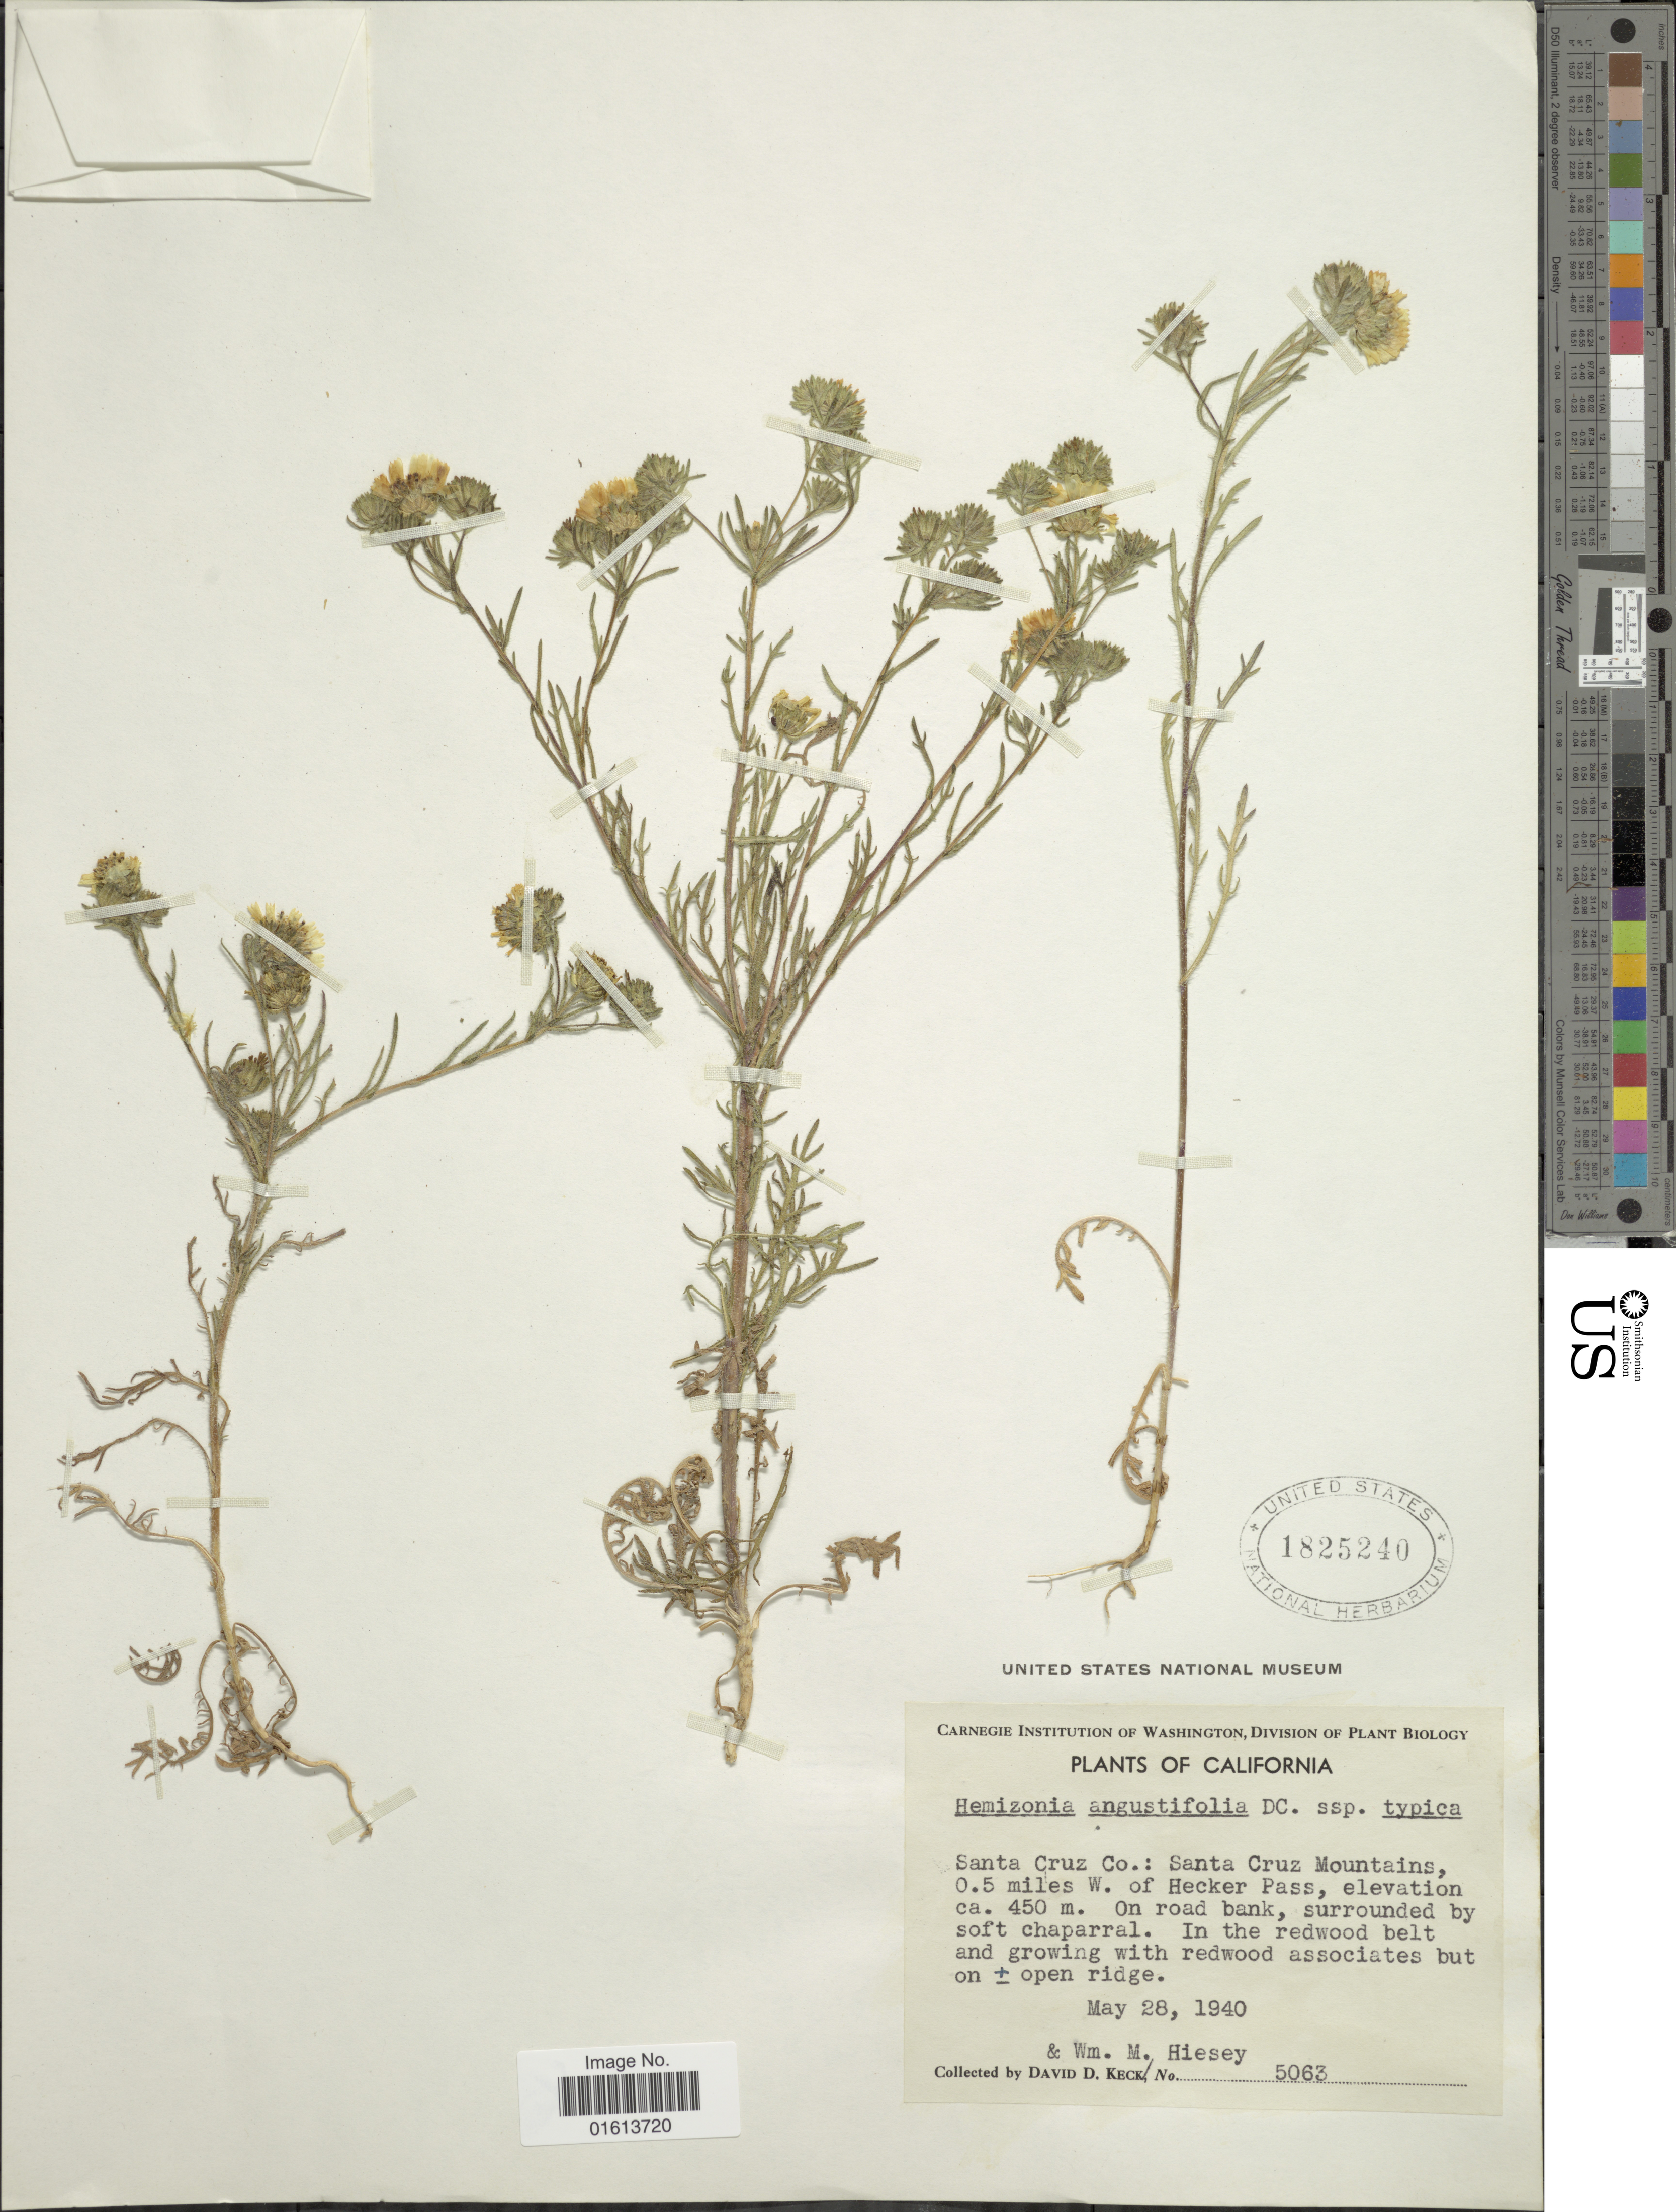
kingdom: Plantae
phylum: Tracheophyta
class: Magnoliopsida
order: Asterales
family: Asteraceae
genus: Deinandra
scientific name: Deinandra corymbosa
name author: (DC.) B.G. Baldwin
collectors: D. D. Keck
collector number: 5063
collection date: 1940-05-28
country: United States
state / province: California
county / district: Santa Cruz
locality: California. Santa Cruz. Co.: Santa Cruz Mountains, 0.5 miles W. of Hecker Pass. On road bank, surround by soft chaparral.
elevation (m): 450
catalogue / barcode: US 1825240